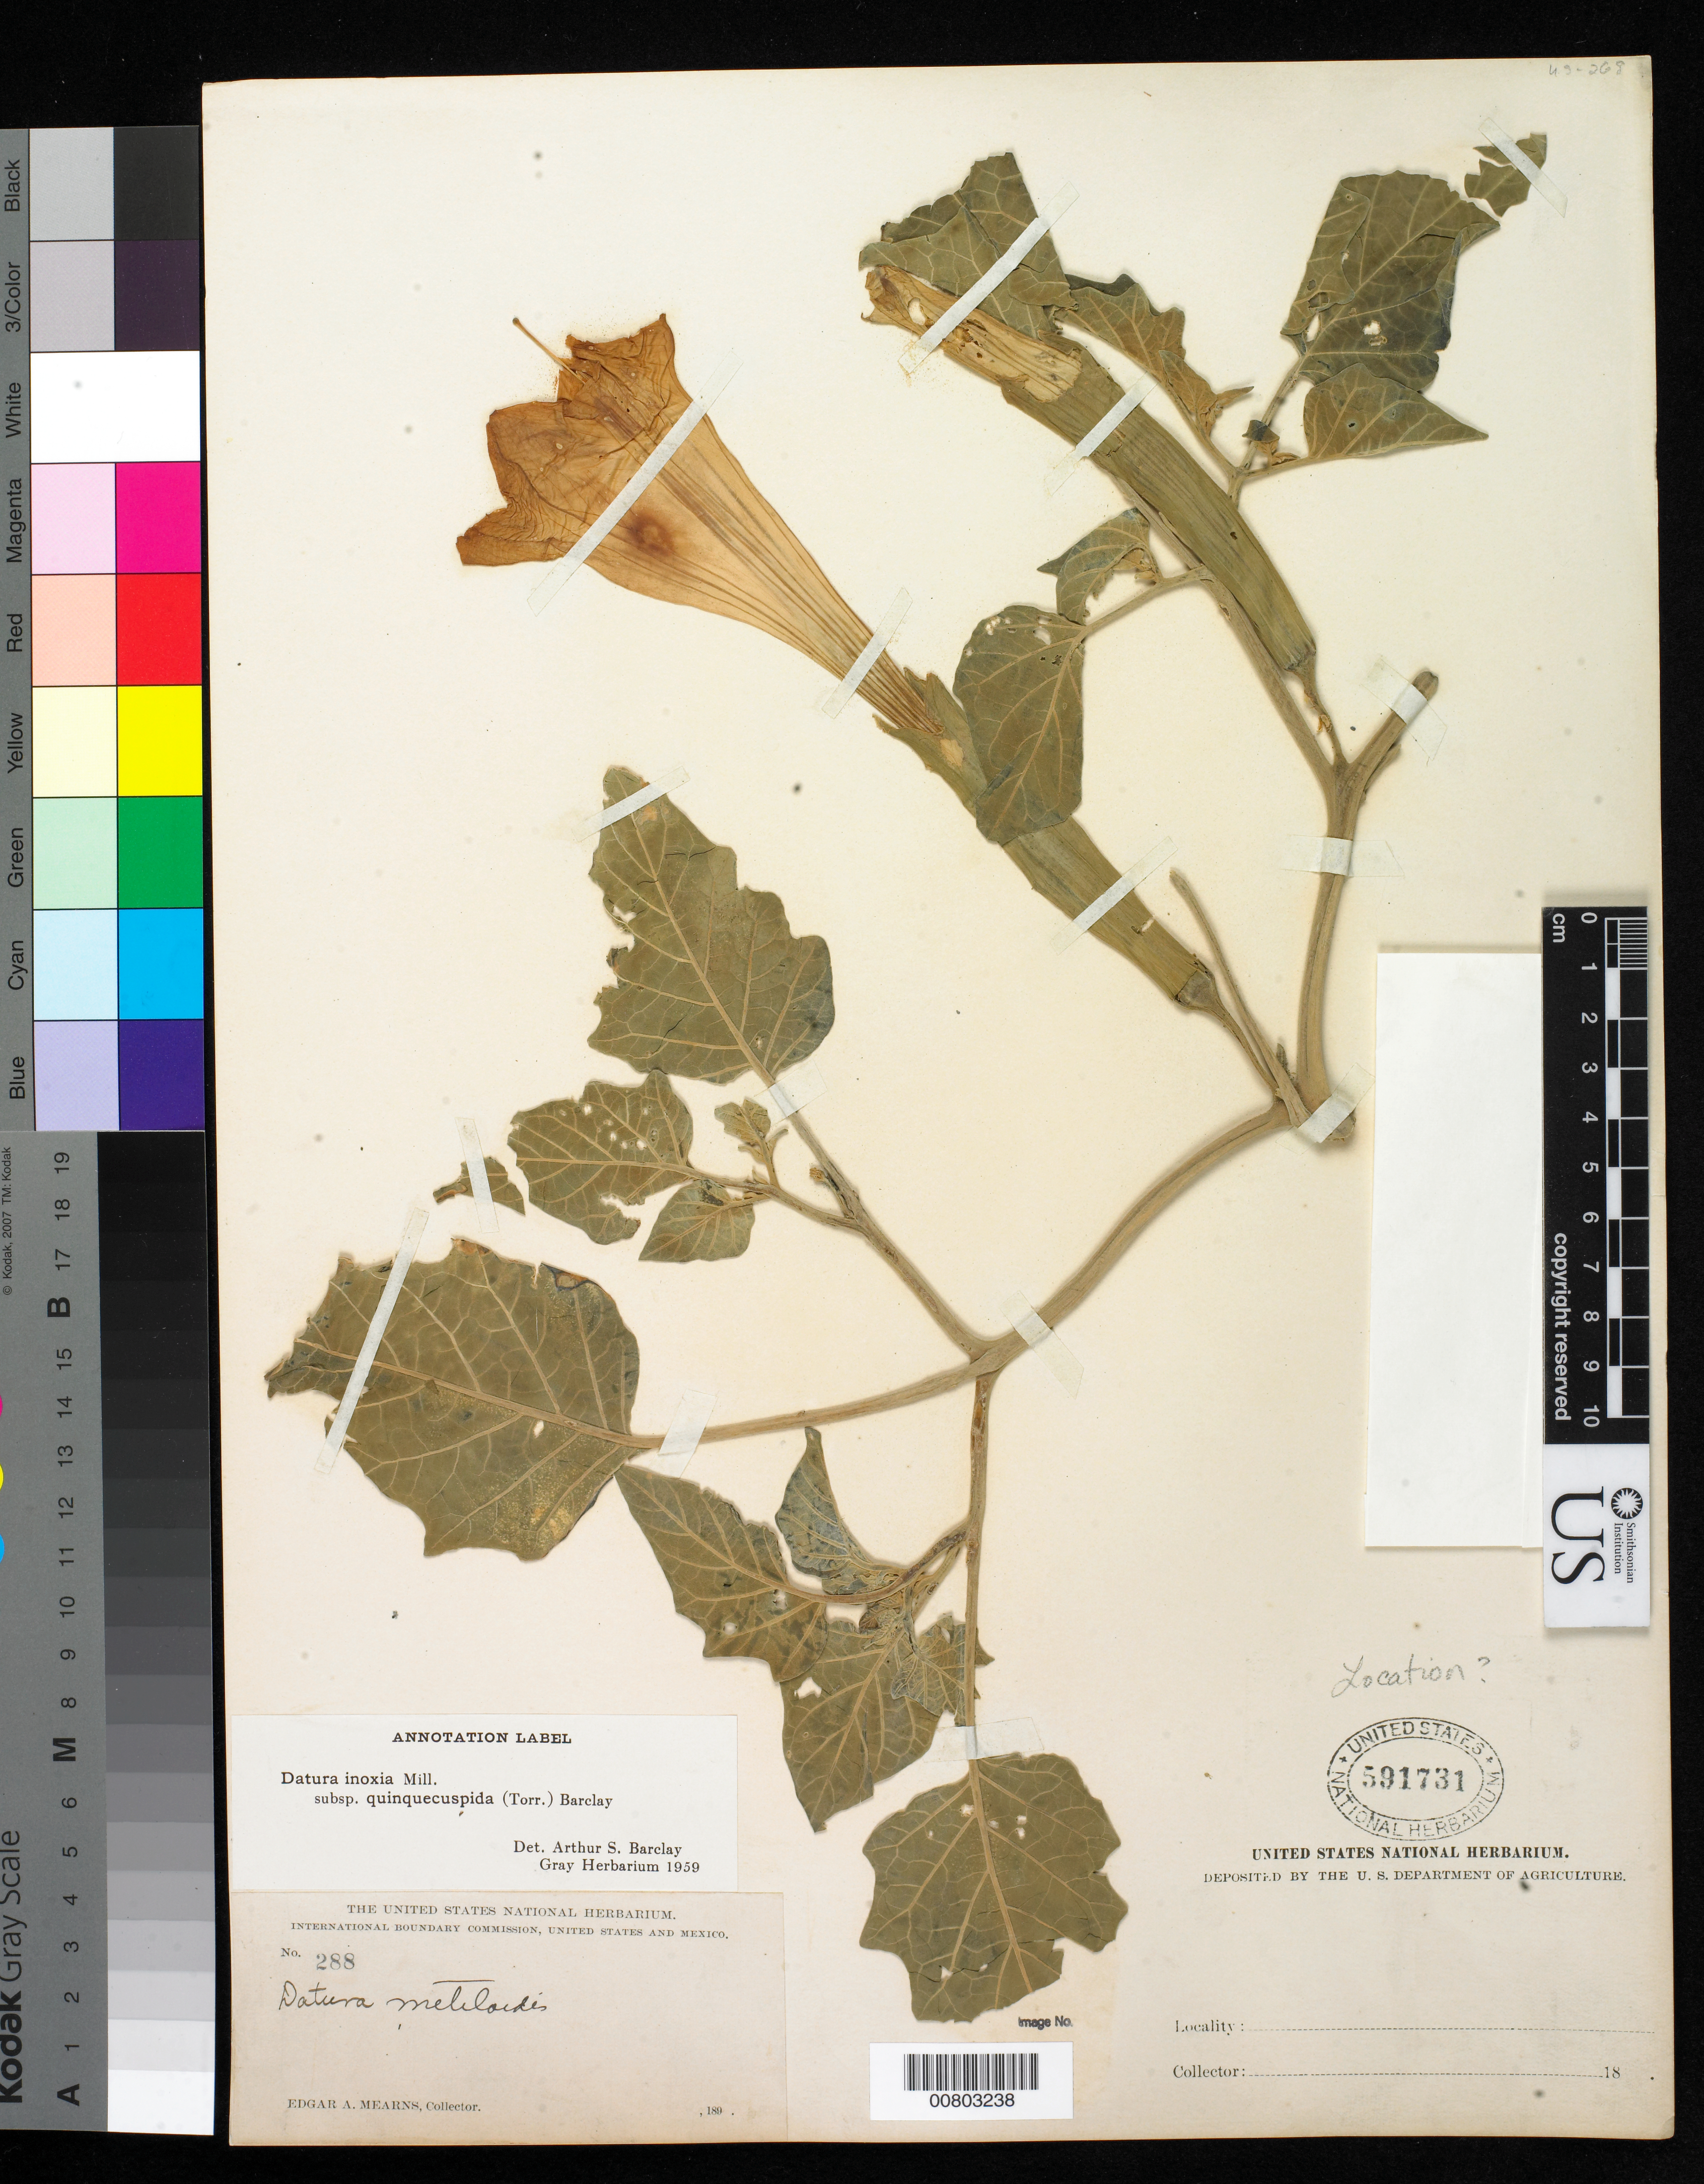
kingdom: Plantae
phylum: Tracheophyta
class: Magnoliopsida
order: Solanales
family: Solanaceae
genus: Datura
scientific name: Datura innoxia subsp. quinquecuspidata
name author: (Torr.) A.S. Barclay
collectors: E. A. Mearns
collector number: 288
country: Mexico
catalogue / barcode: US 591731